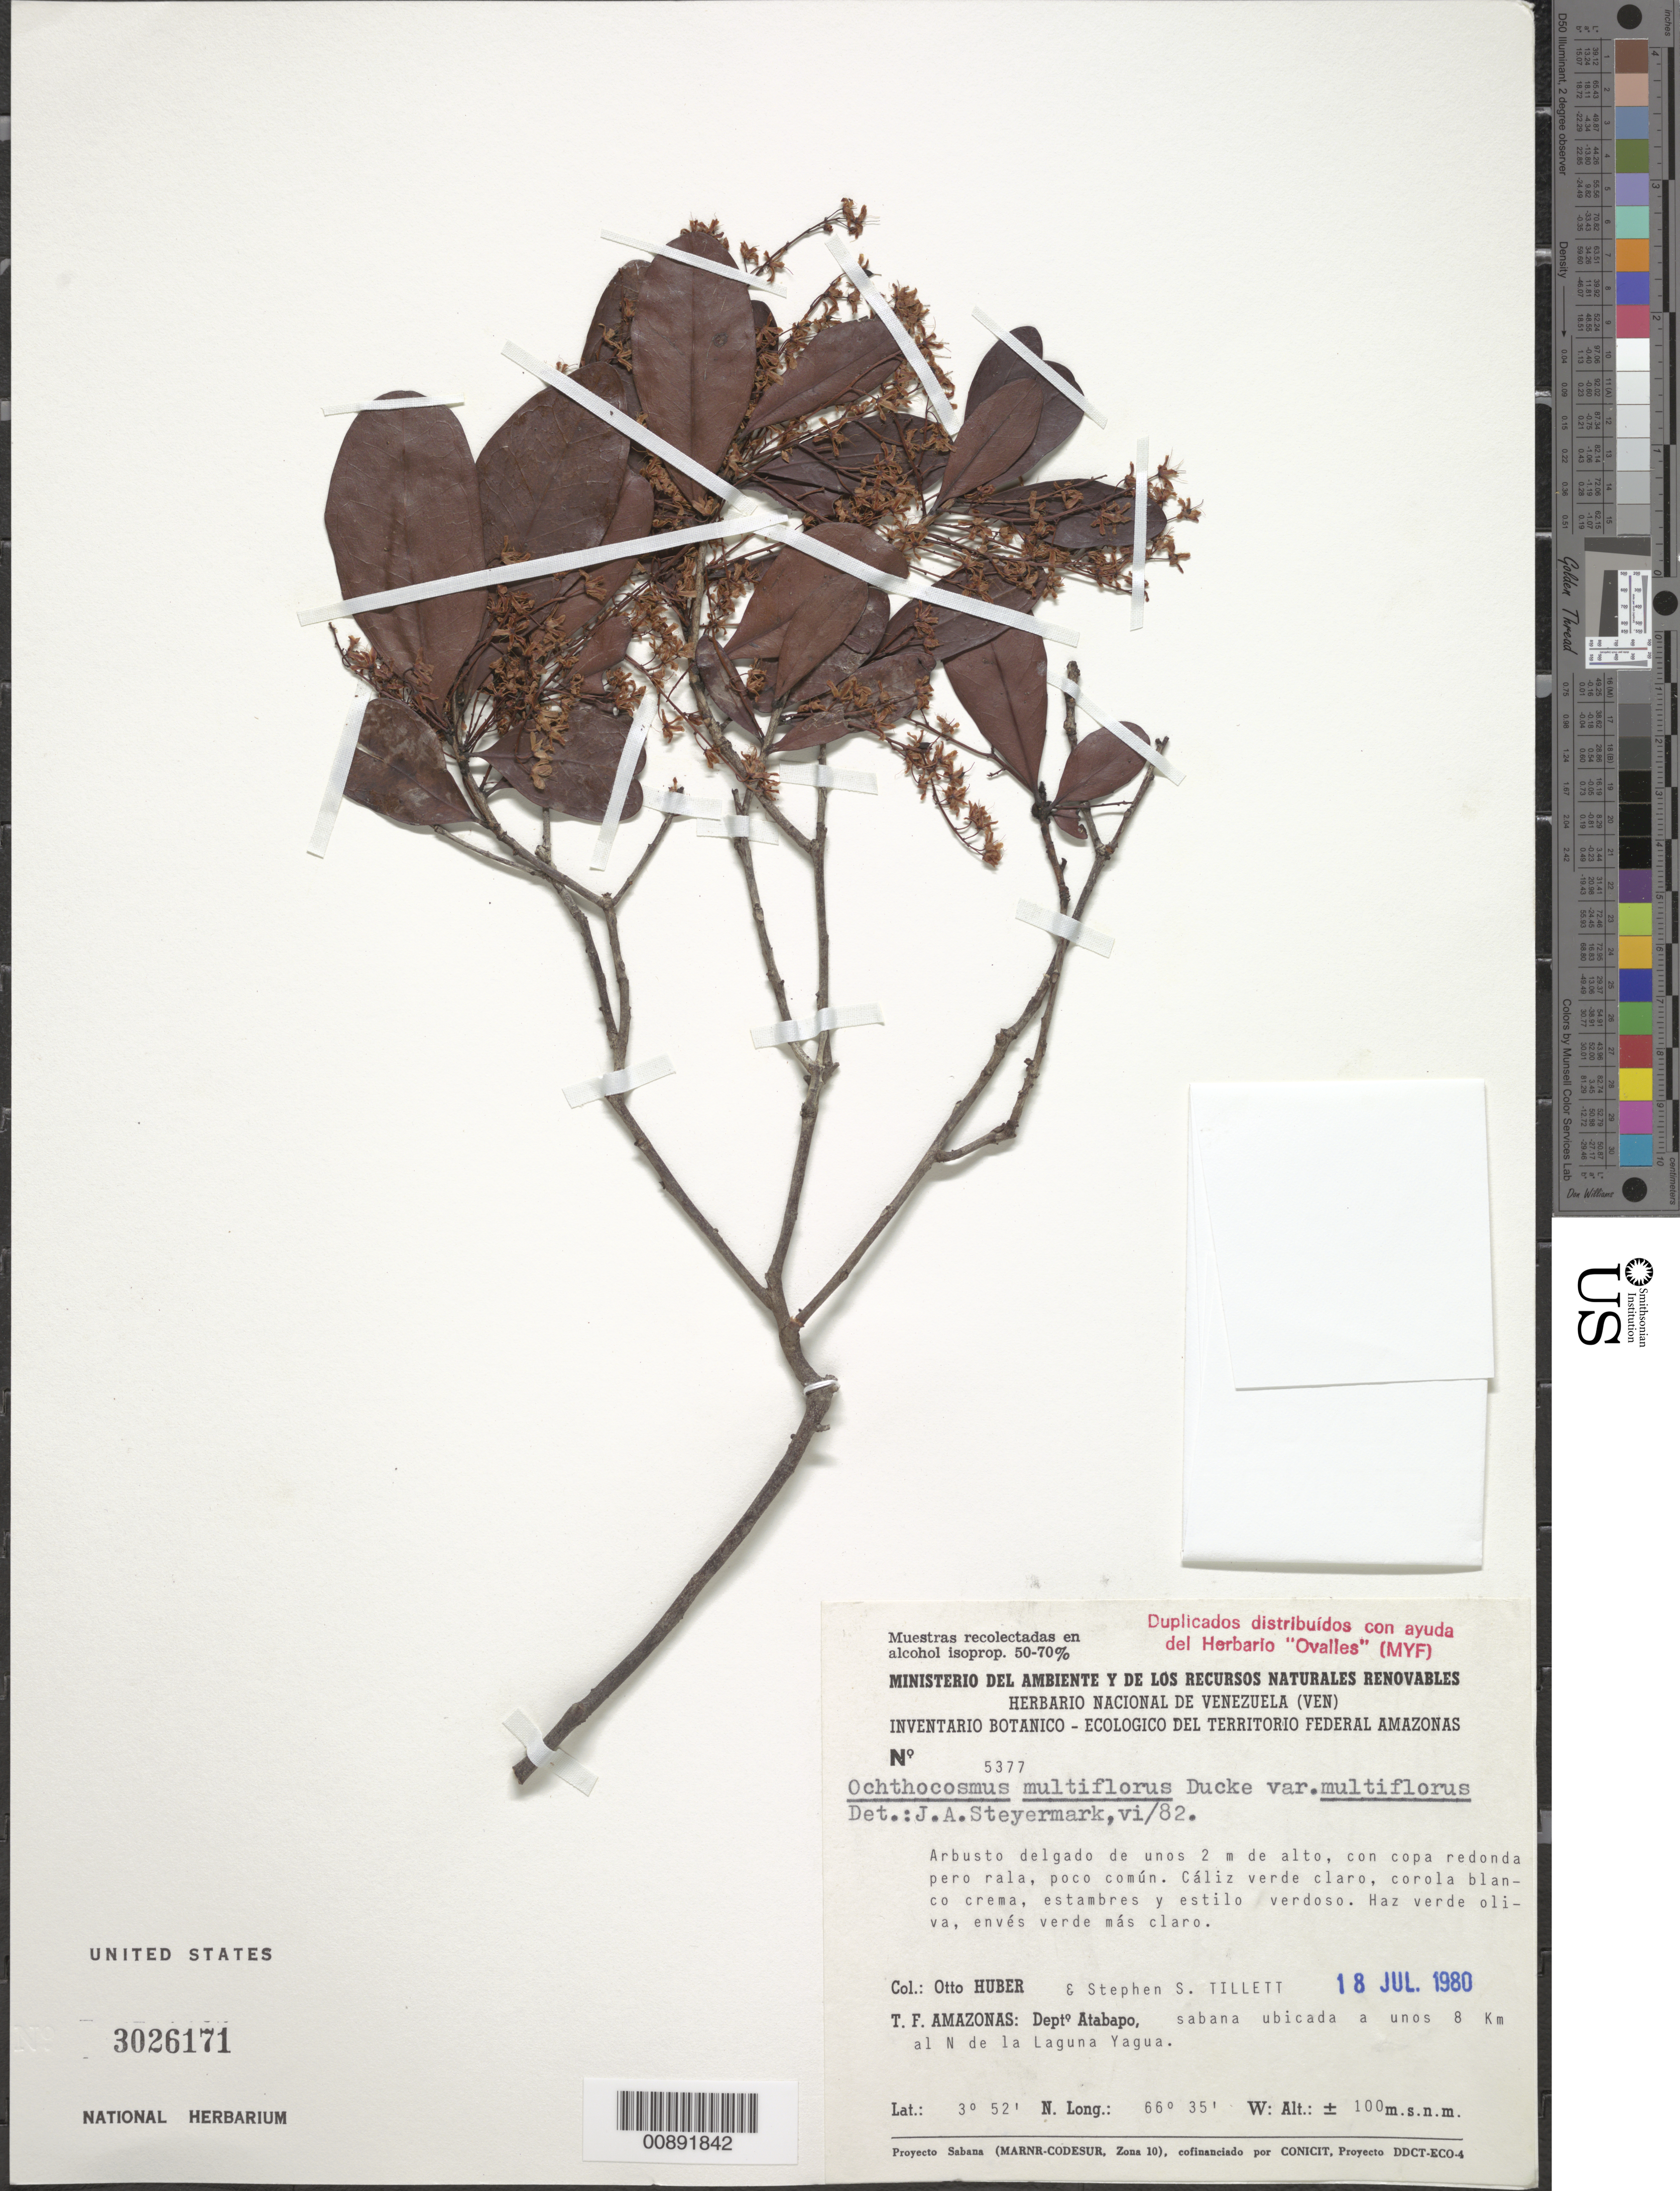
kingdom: Plantae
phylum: Tracheophyta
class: Magnoliopsida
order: Malpighiales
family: Ixonanthaceae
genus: Ochthocosmus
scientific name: Ochthocosmus multiflorus var. multiflorus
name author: Ducke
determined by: Steyermark, Julian A., (VEN)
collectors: O. Huber & S. S. Tillett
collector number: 5377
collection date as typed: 18-Jul-80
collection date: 1980-07-18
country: Venezuela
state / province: Amazonas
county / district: Atabapo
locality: Laguna Yagua, 8 km al N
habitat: Sabana ubicada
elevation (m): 100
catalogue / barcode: US 3026171